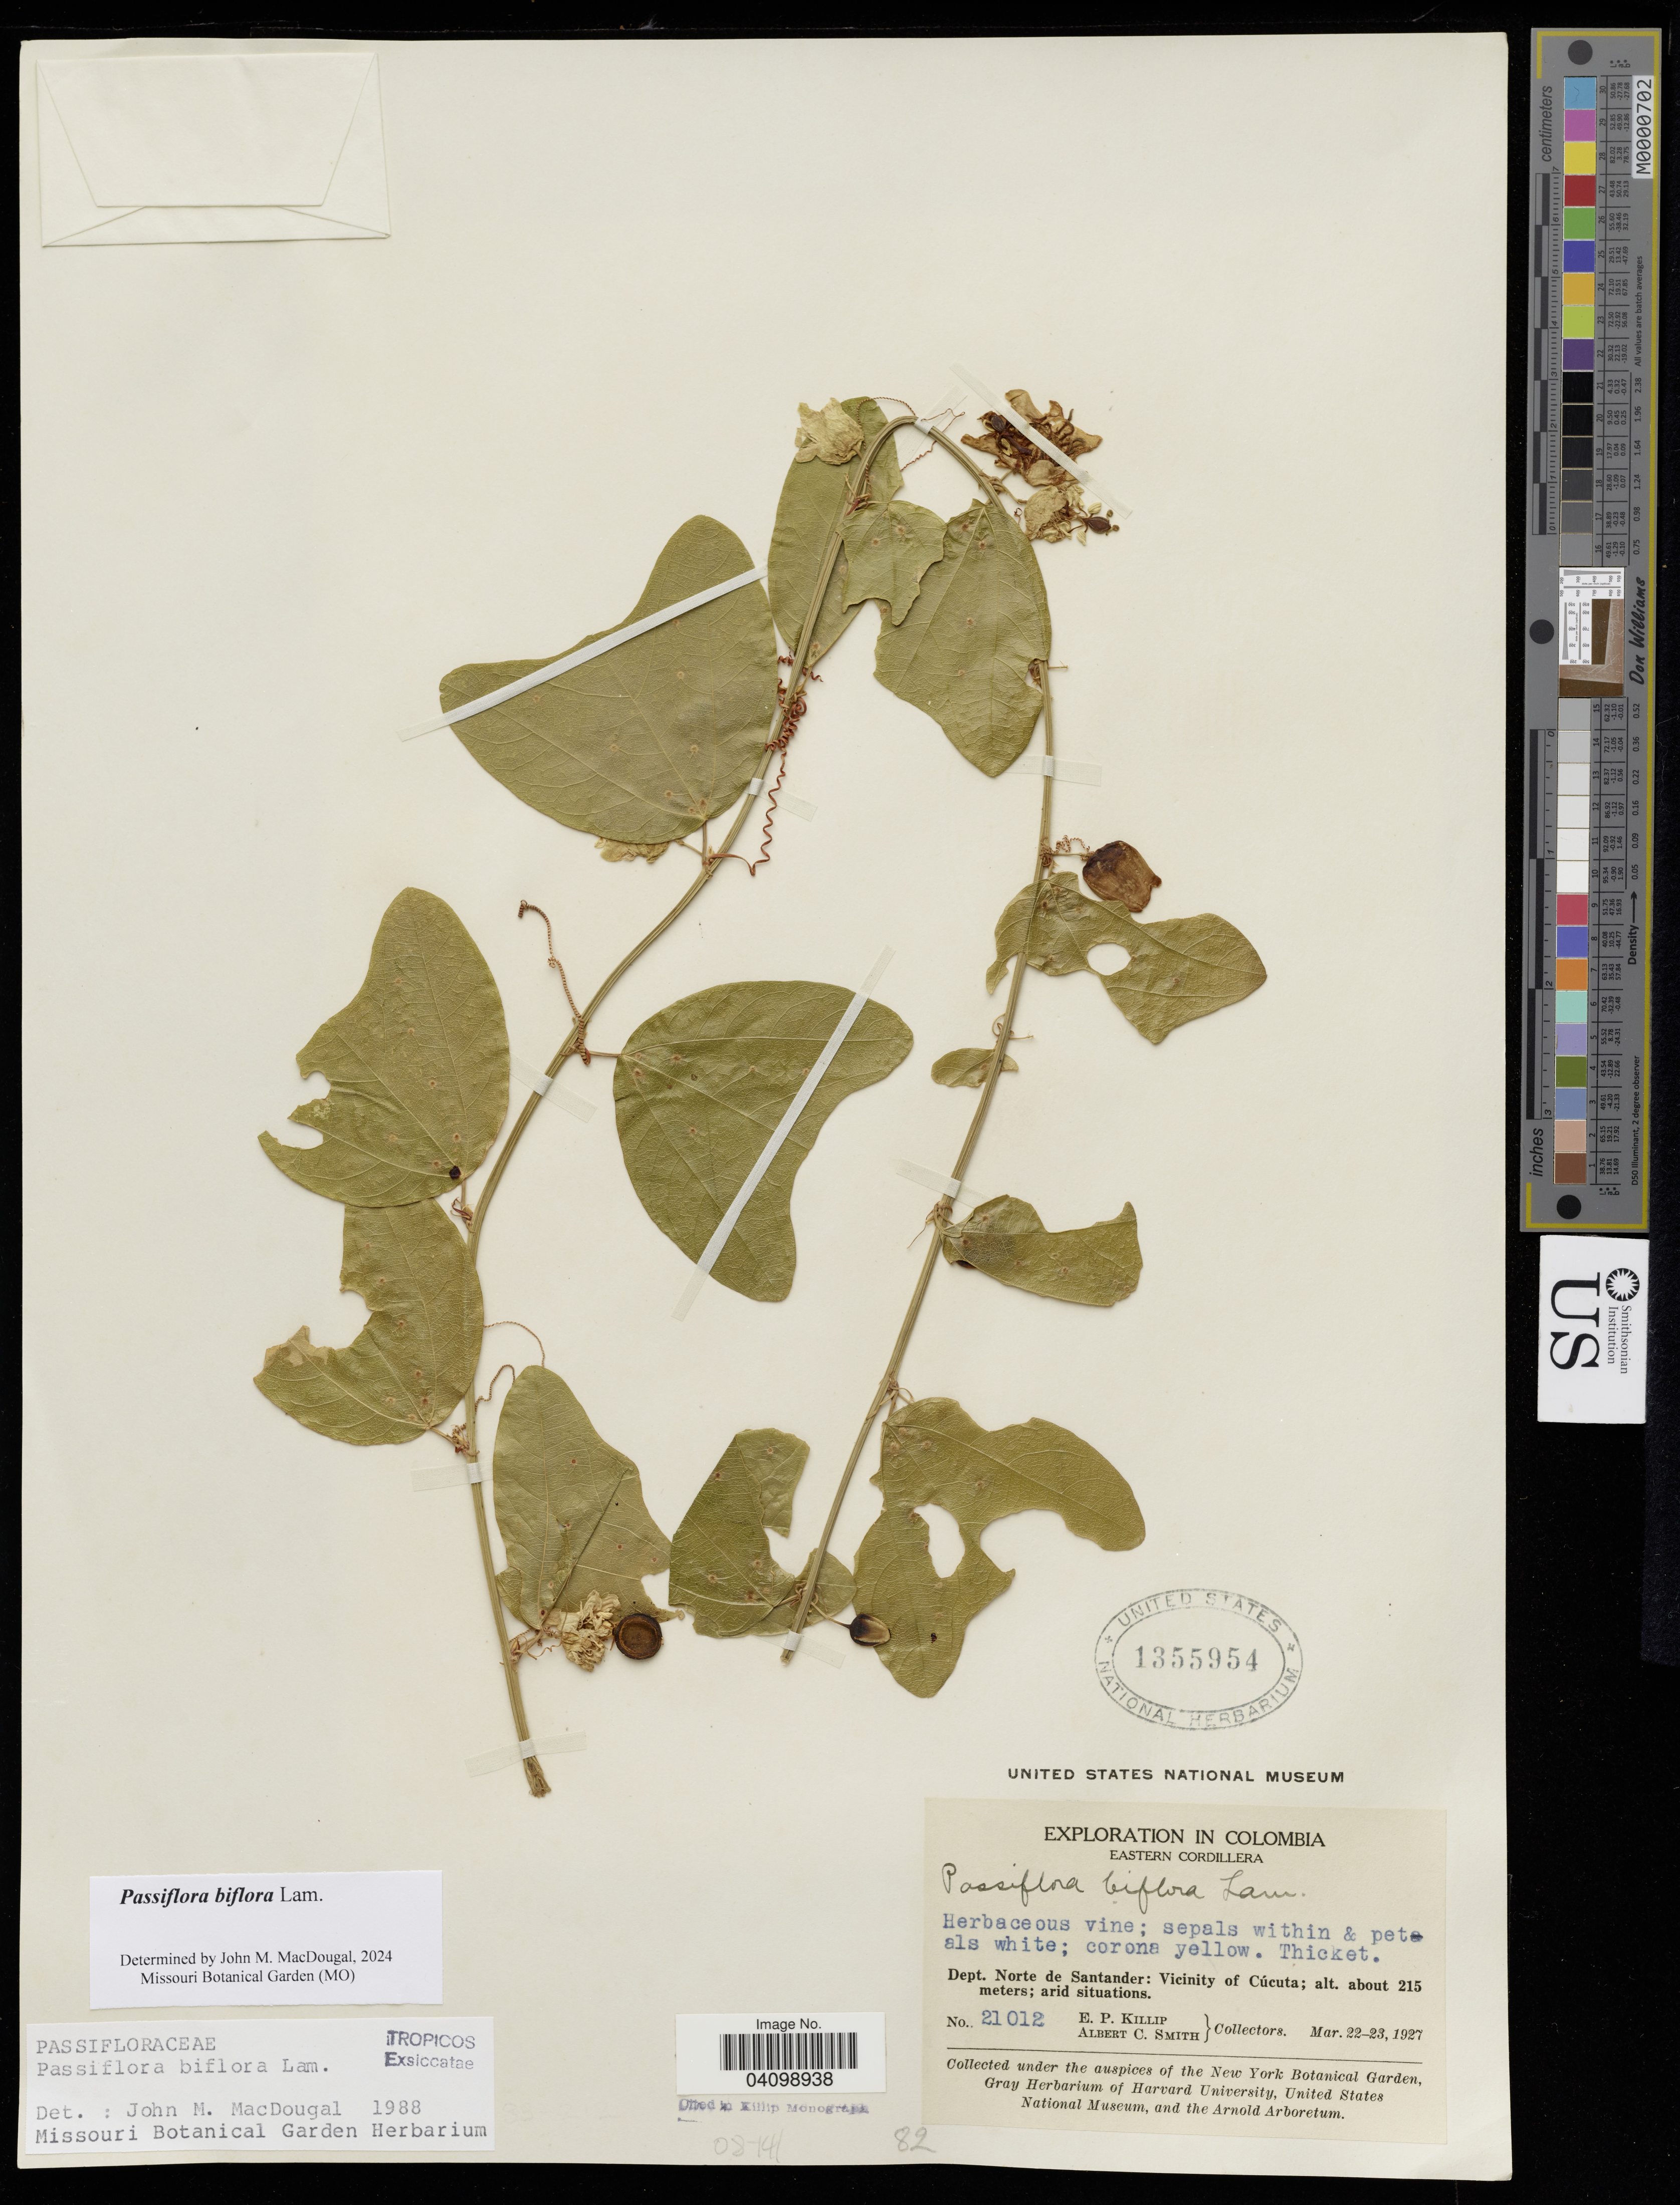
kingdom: Plantae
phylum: Tracheophyta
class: Magnoliopsida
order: Malpighiales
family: Passifloraceae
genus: Passiflora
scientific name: Passiflora biflora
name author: Lam.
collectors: E. P. Killip & A. C. Smith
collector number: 21012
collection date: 1927-03-22/1927-03-23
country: Colombia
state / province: Norte de Santander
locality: Dept. Norte de Santander: Vicinity of Cúcuta.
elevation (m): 215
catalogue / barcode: US 1355954